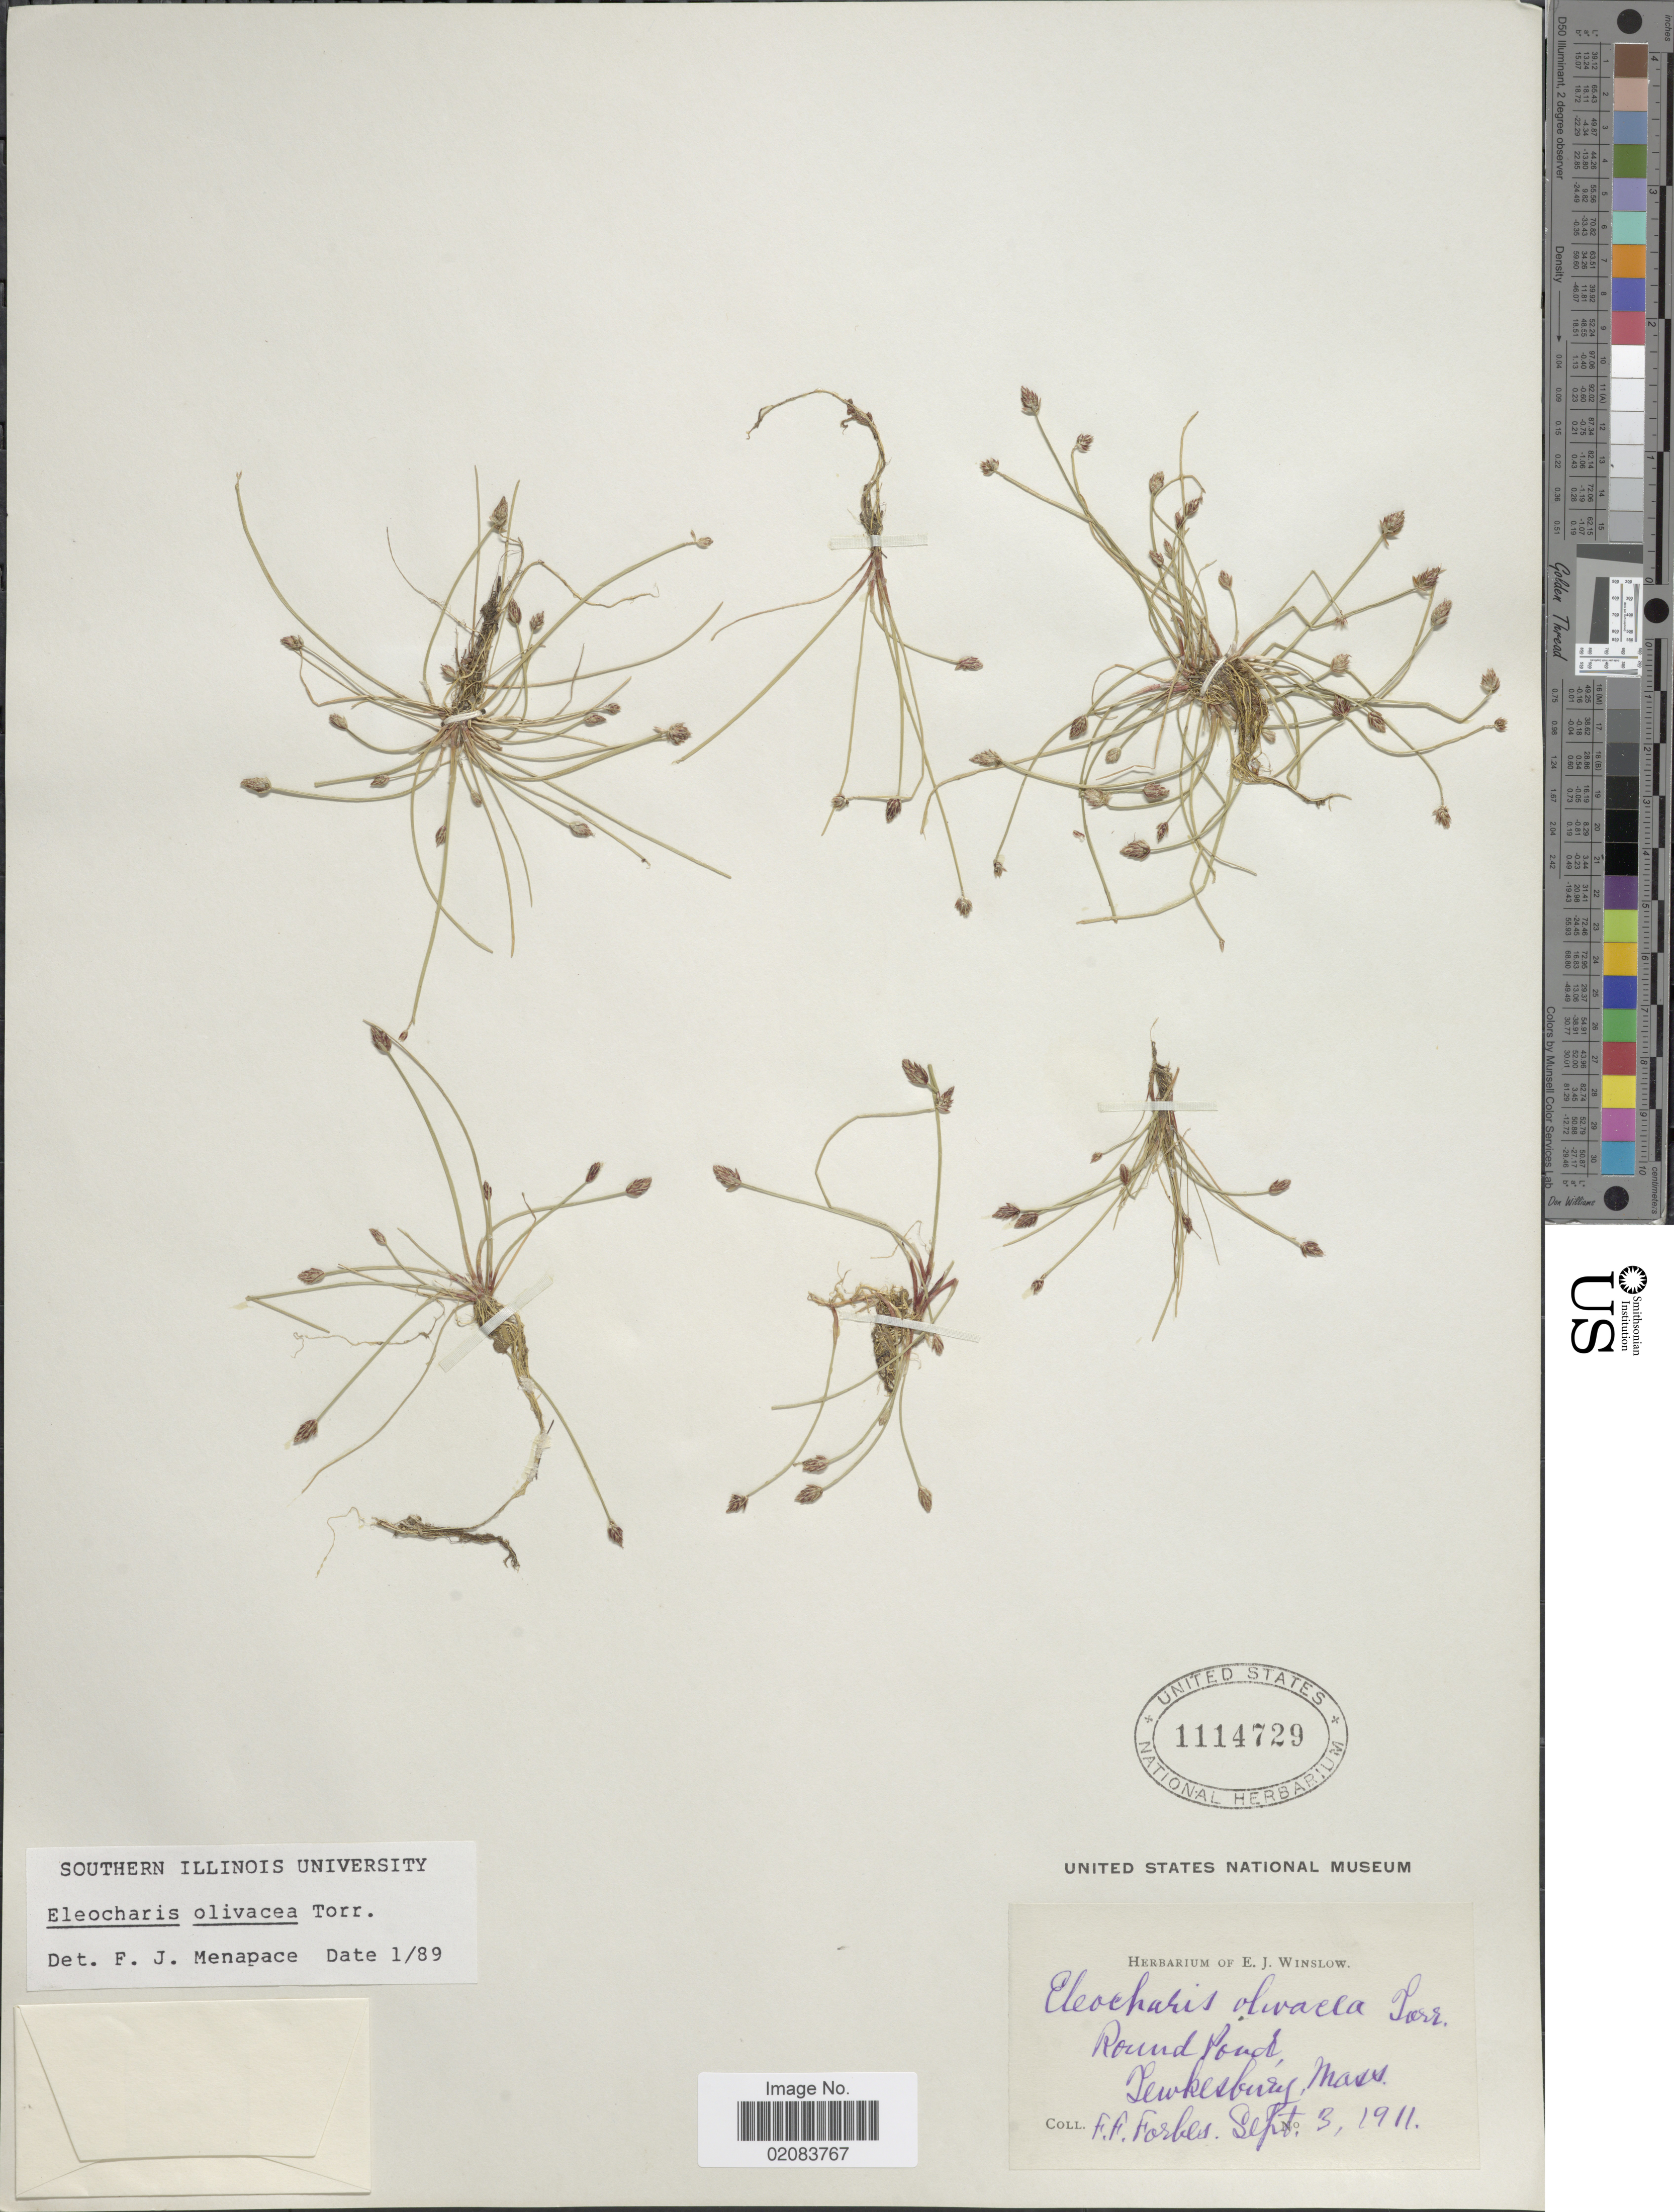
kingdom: Plantae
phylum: Tracheophyta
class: Liliopsida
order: Poales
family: Cyperaceae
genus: Eleocharis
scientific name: Eleocharis olivacea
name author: Torr.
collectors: F. Forbes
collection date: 1911-09-03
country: United States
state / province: Massachusetts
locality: Round pond, Twekesbury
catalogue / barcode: US 1114729